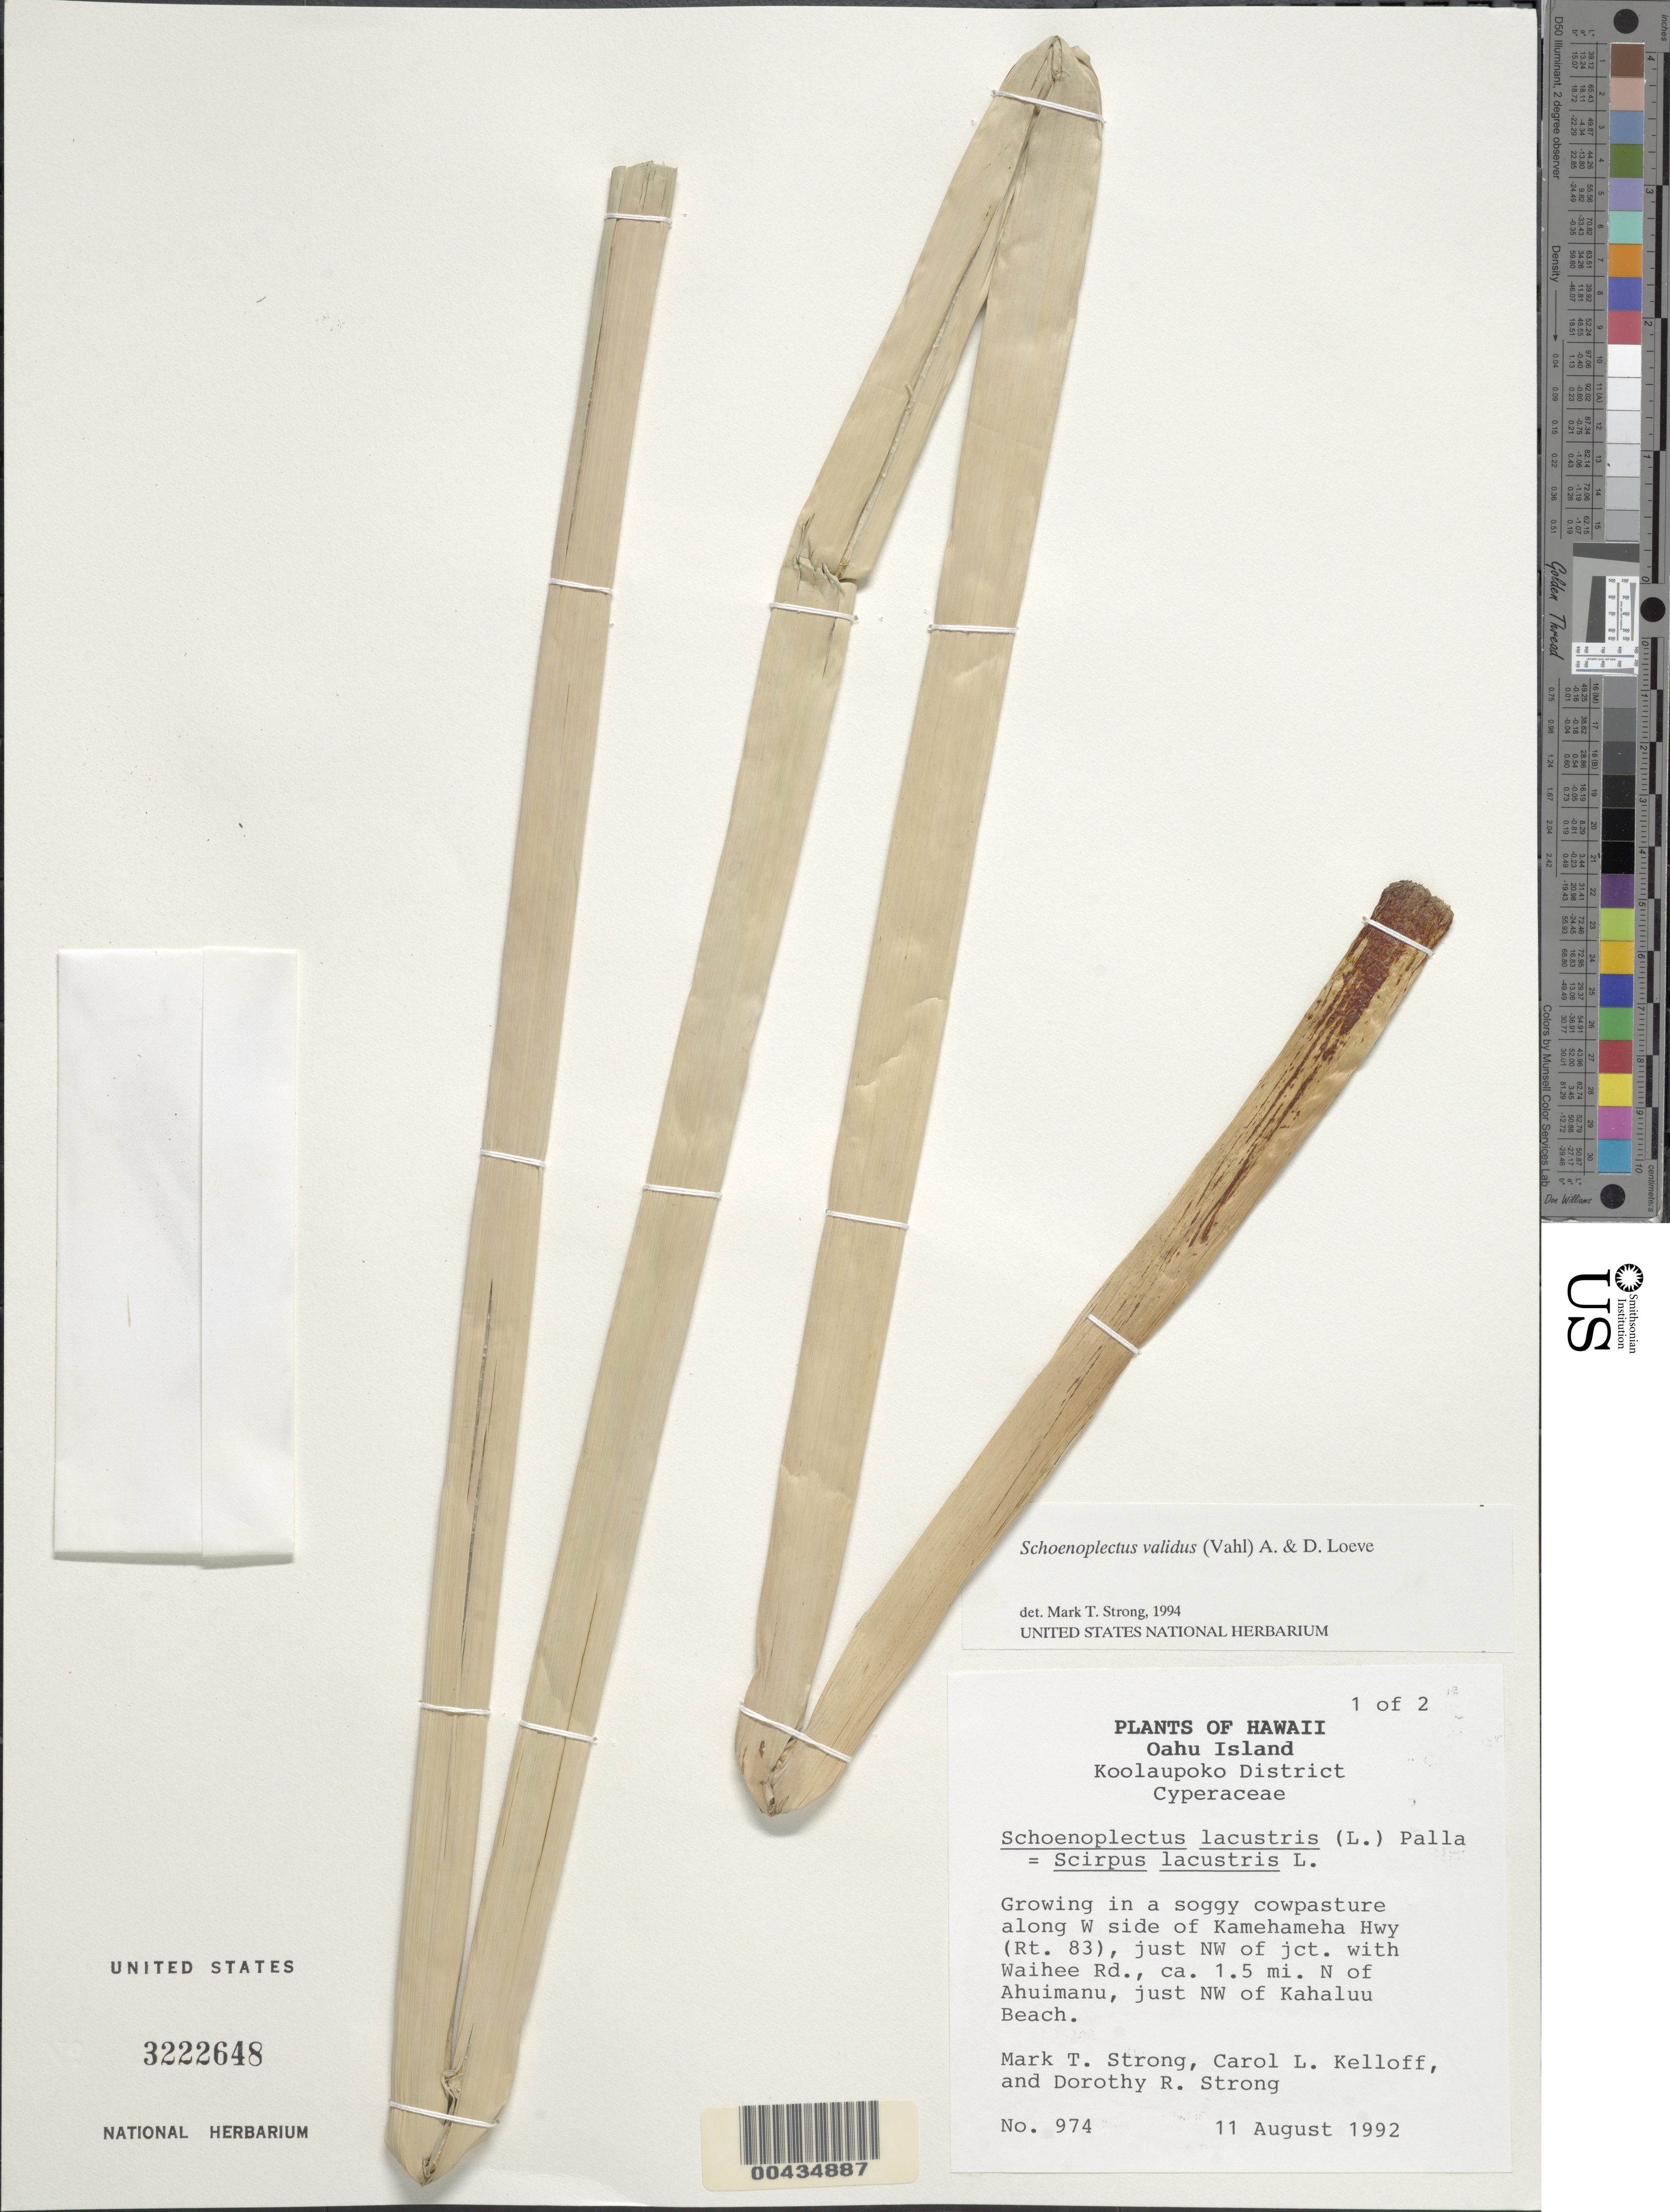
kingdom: Plantae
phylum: Tracheophyta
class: Liliopsida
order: Poales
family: Cyperaceae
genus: Schoenoplectus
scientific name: Schoenoplectus tabernaemontani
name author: (C.C. Gmel.) Palla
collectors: M. T. Strong, C. L. Kelloff & D. R. Strong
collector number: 974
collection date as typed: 11 Aug 1992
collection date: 1992-08-11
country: United States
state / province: Hawaii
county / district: Honolulu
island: Oahu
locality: Koolaupoko Dist., W side of Kamehameha Hwy. (Rt.83), just NW of jct. with Waihee Rd., ca. 1.5 mi N of Ahuimanu, just NW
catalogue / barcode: US 3222648